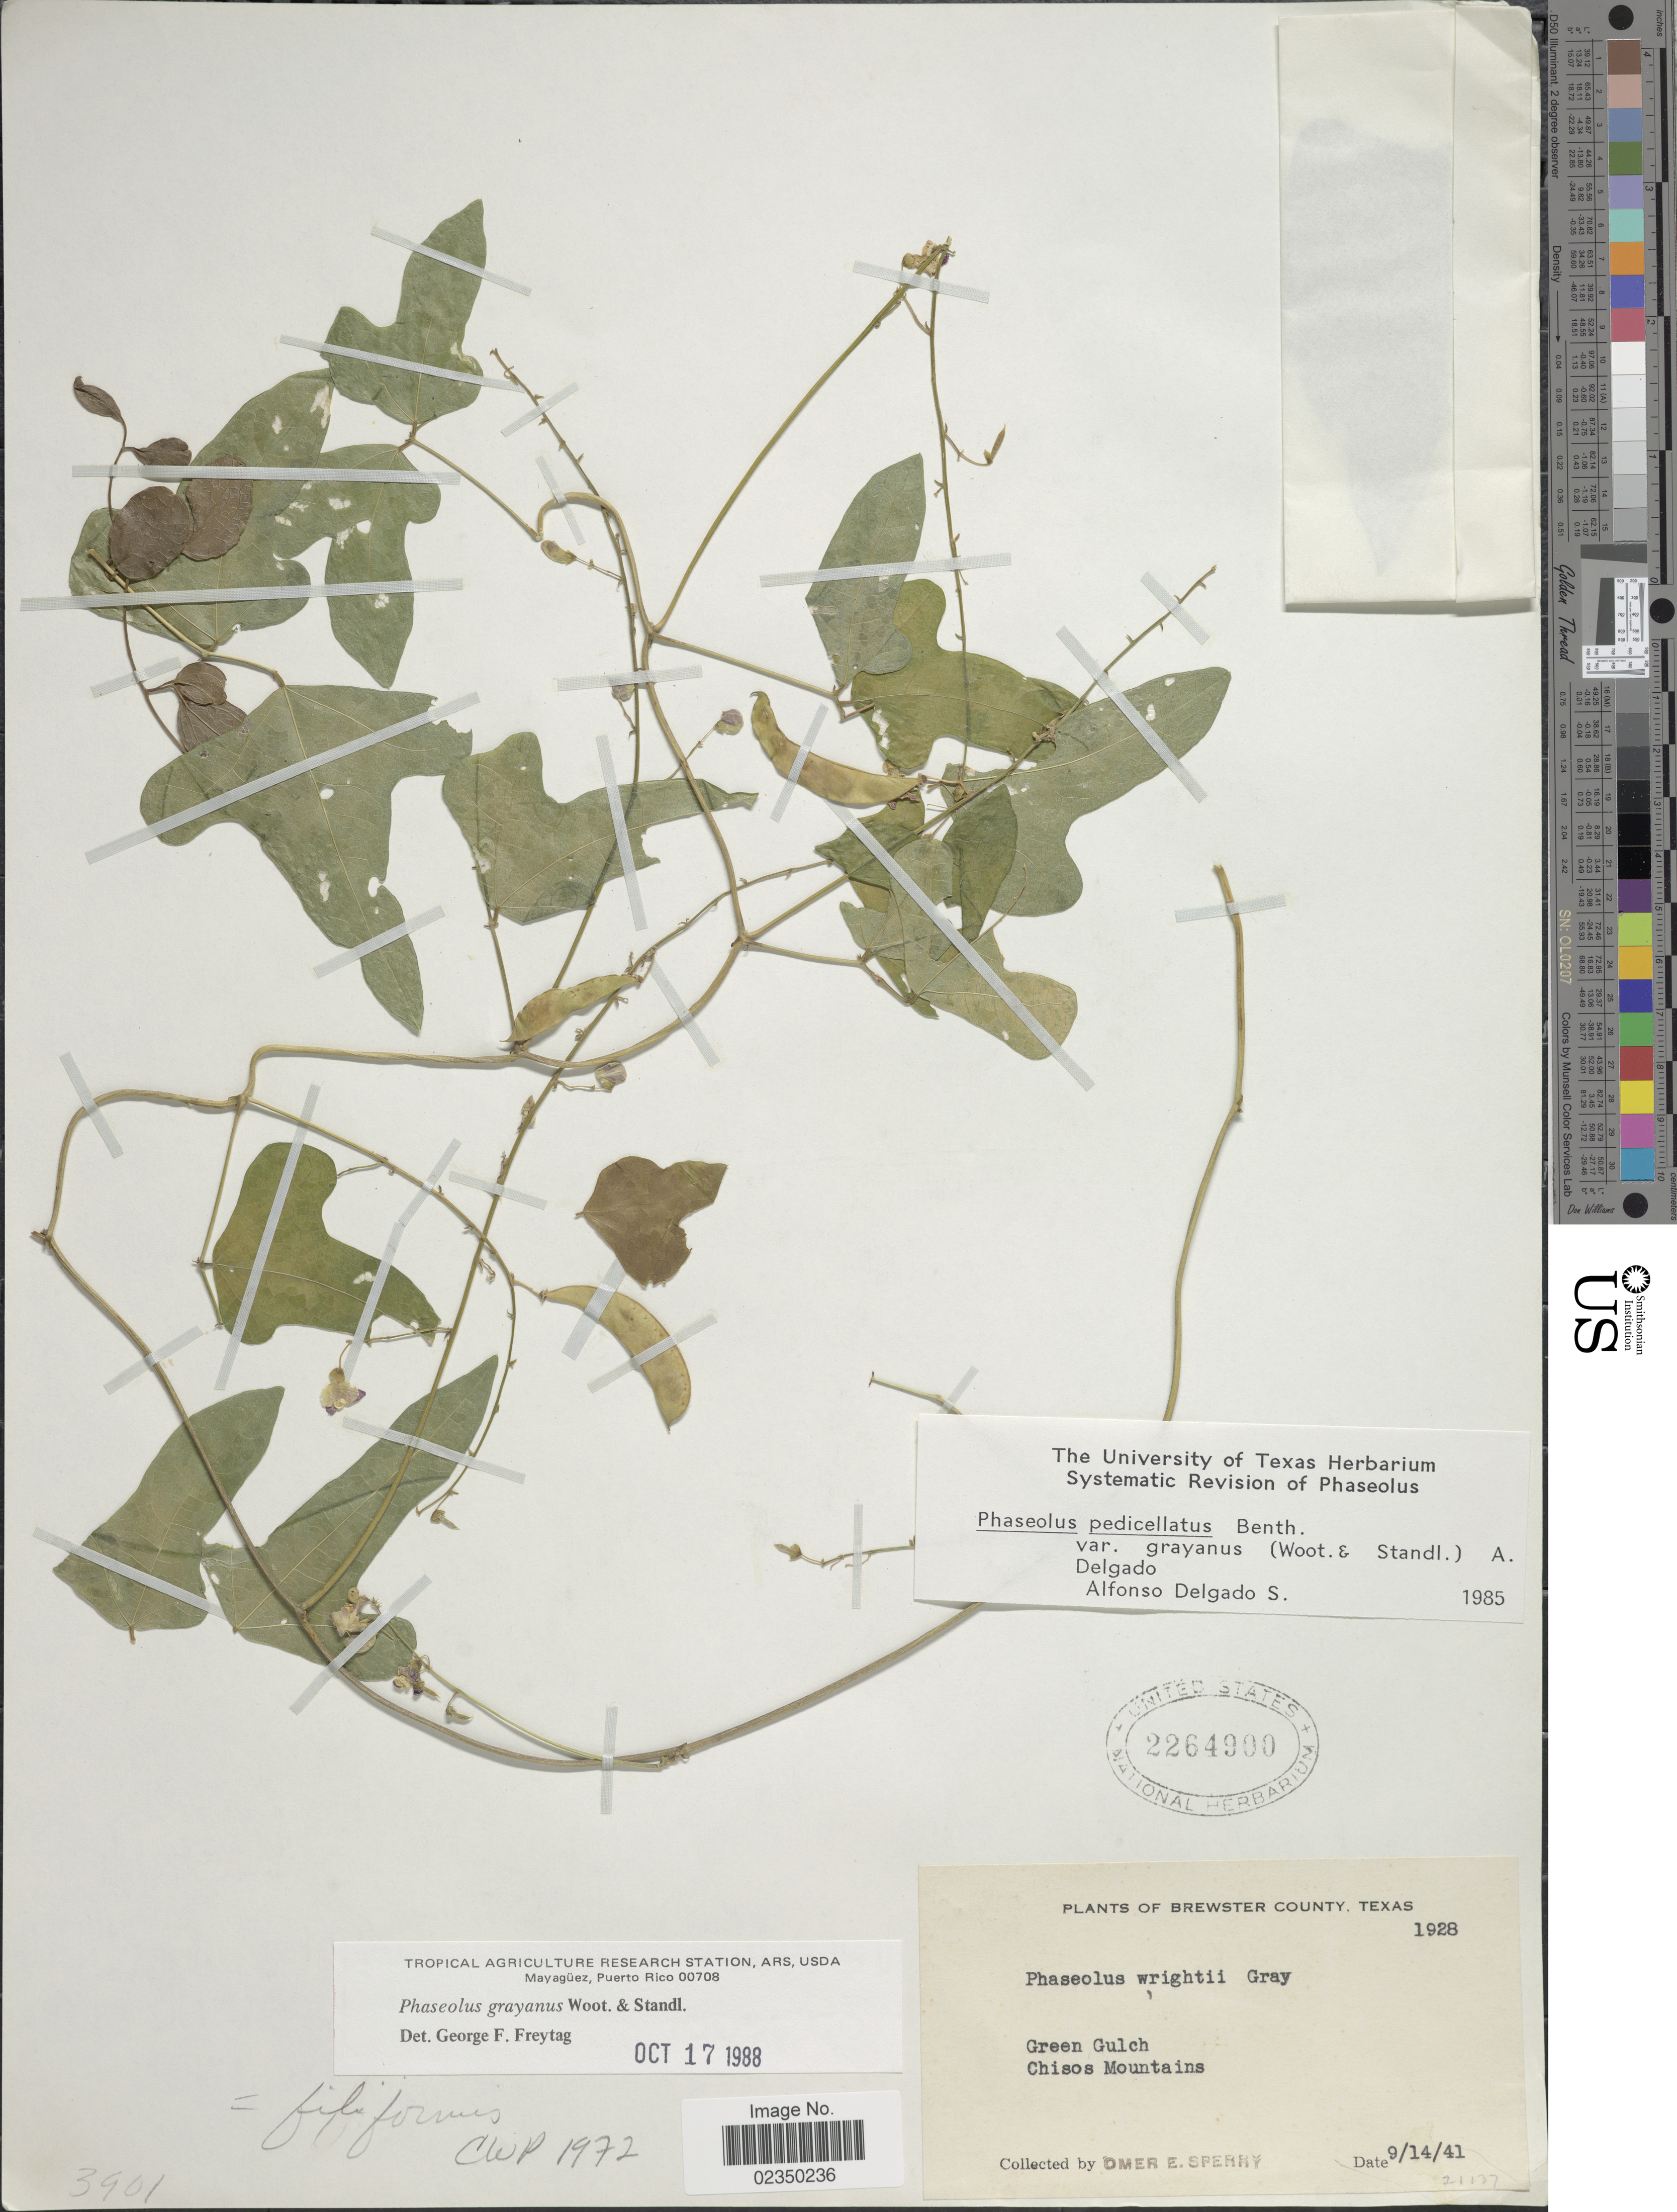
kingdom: Plantae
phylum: Tracheophyta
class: Magnoliopsida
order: Fabales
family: Fabaceae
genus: Phaseolus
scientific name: Phaseolus grayanus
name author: Wooton & Standl.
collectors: O. E. Sperry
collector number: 1928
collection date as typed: Transcribed d/m/y: 14/9/41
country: United States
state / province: Texas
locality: Brewster County, Green Gulch, Chisos Mountains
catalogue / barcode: US 2264900